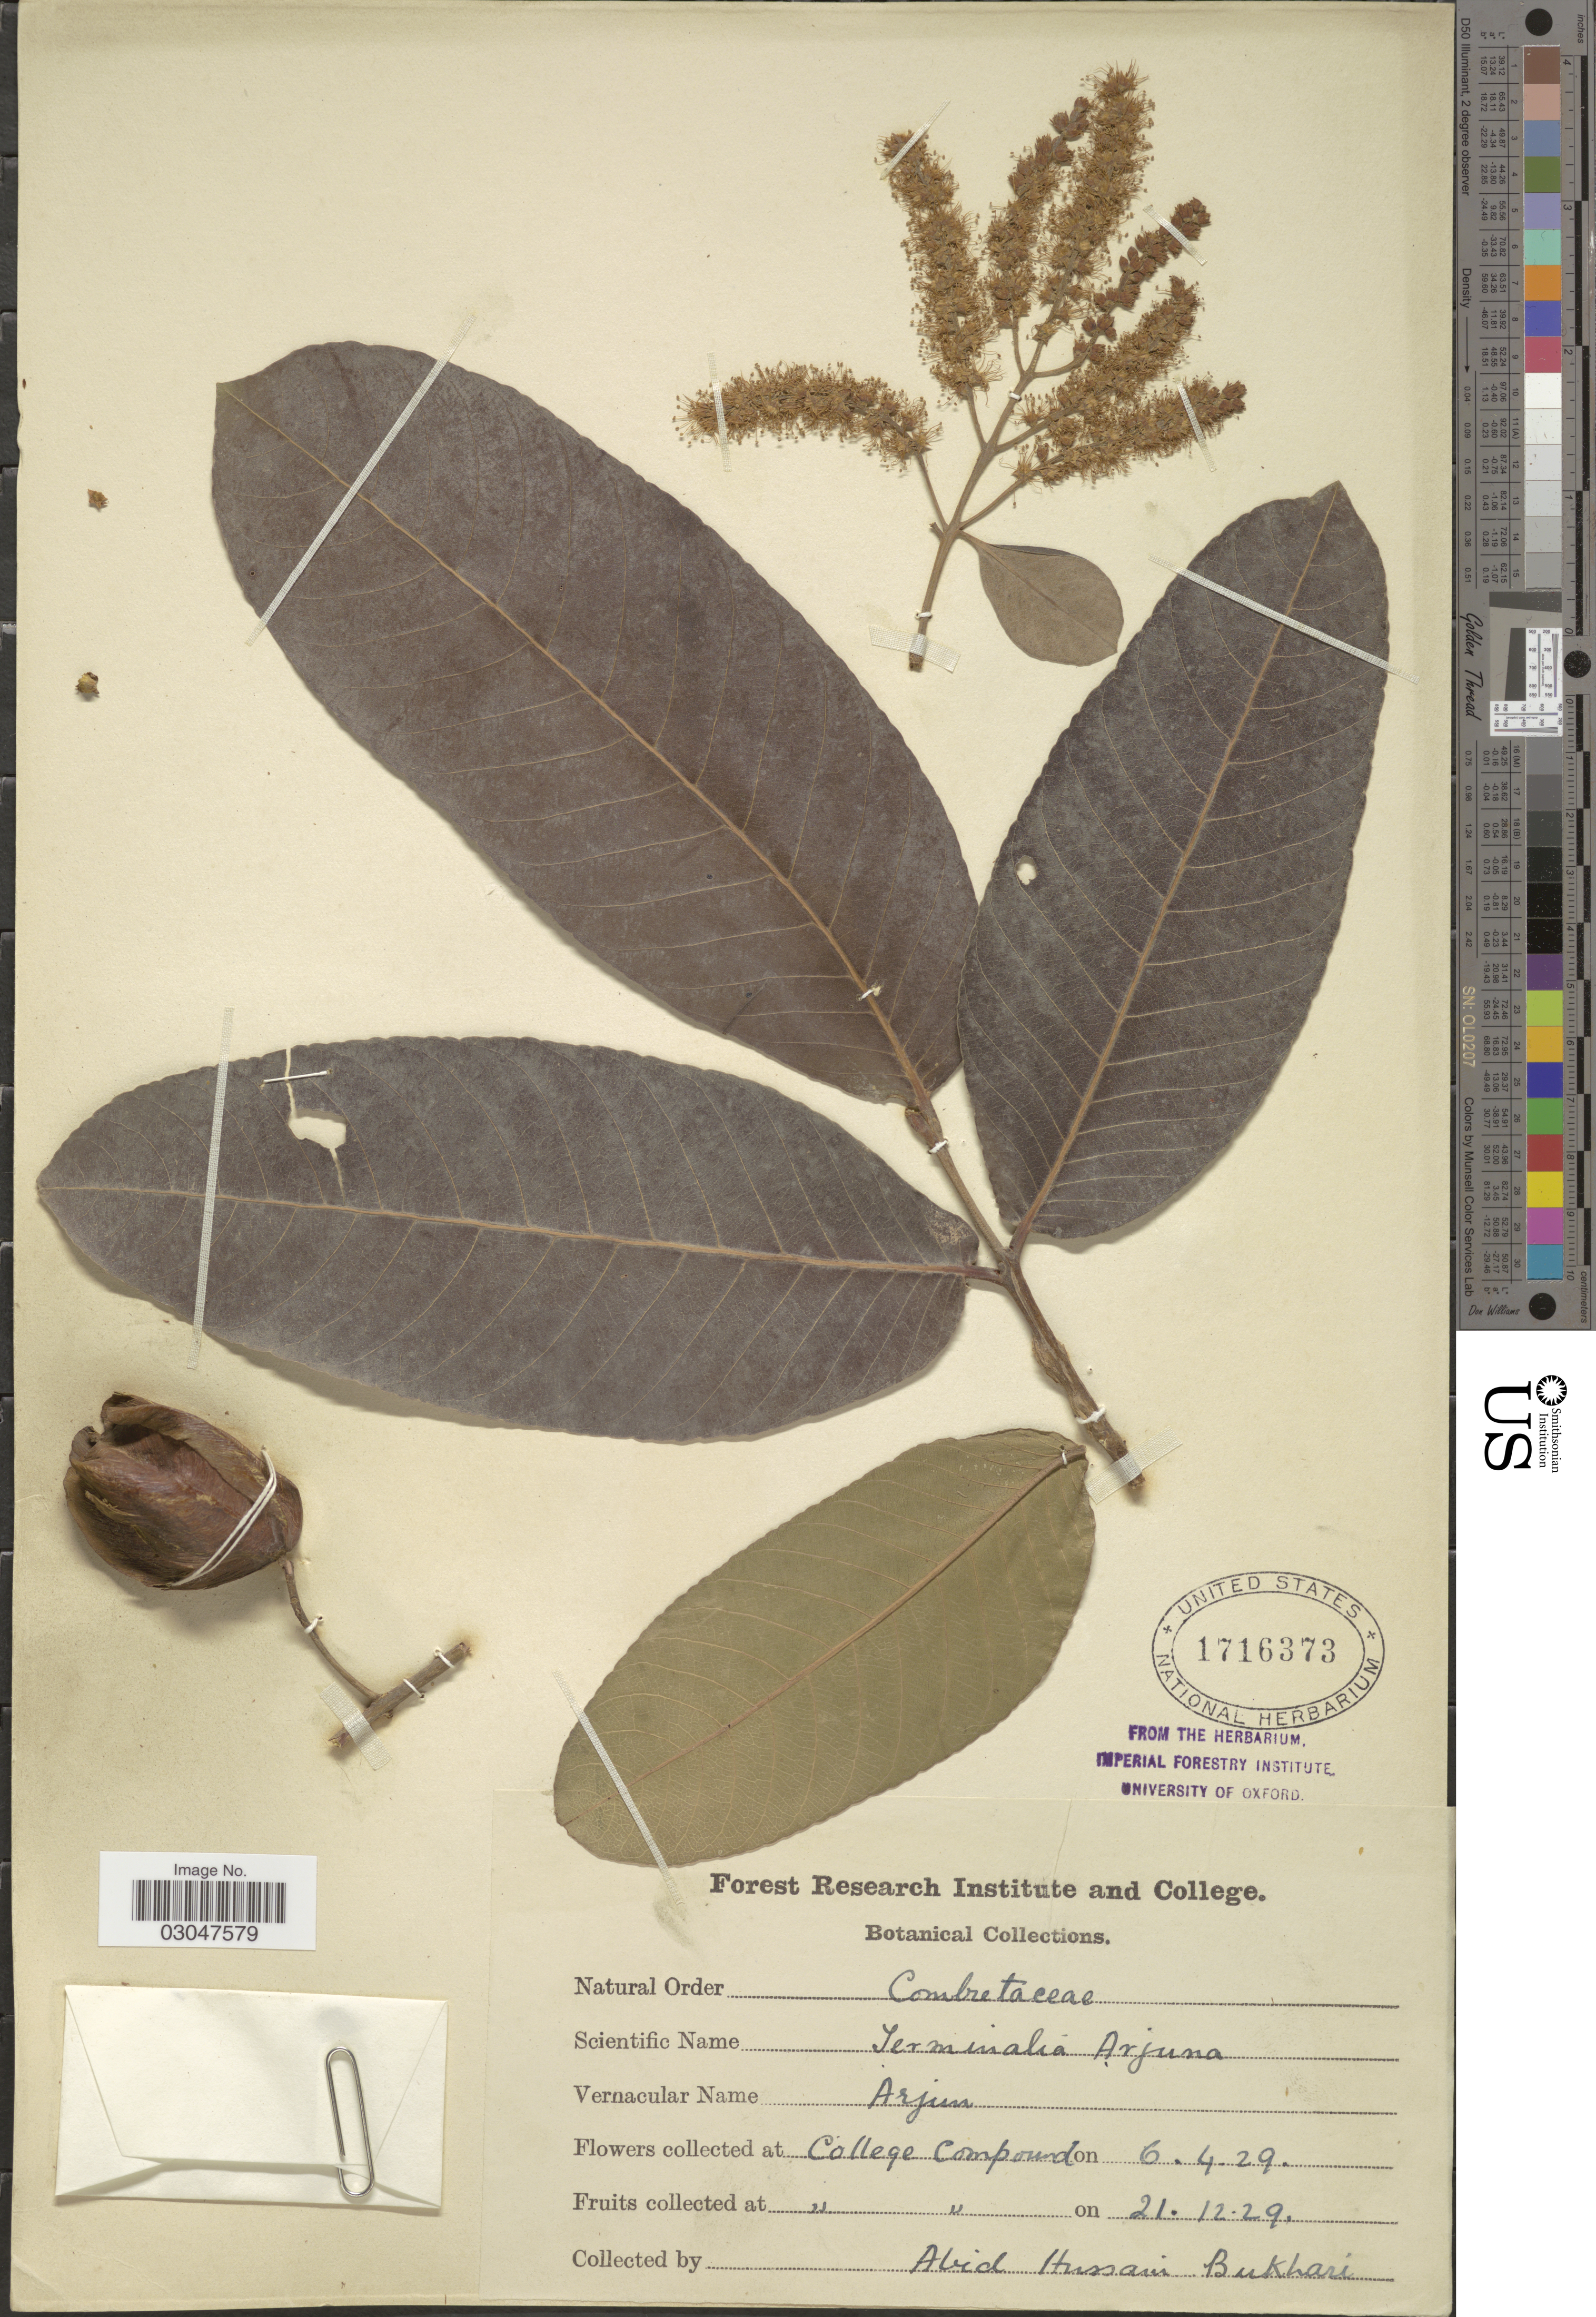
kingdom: Plantae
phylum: Tracheophyta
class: Magnoliopsida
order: Myrtales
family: Combretaceae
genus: Terminalia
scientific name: Terminalia arjuna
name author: (Roxb. ex DC.) Wight & Arn.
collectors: A. Bukhari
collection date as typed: Transcribed d/m/y: 6/4/29 to 21/12/29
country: Malaysia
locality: College Compound.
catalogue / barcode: US 1716373